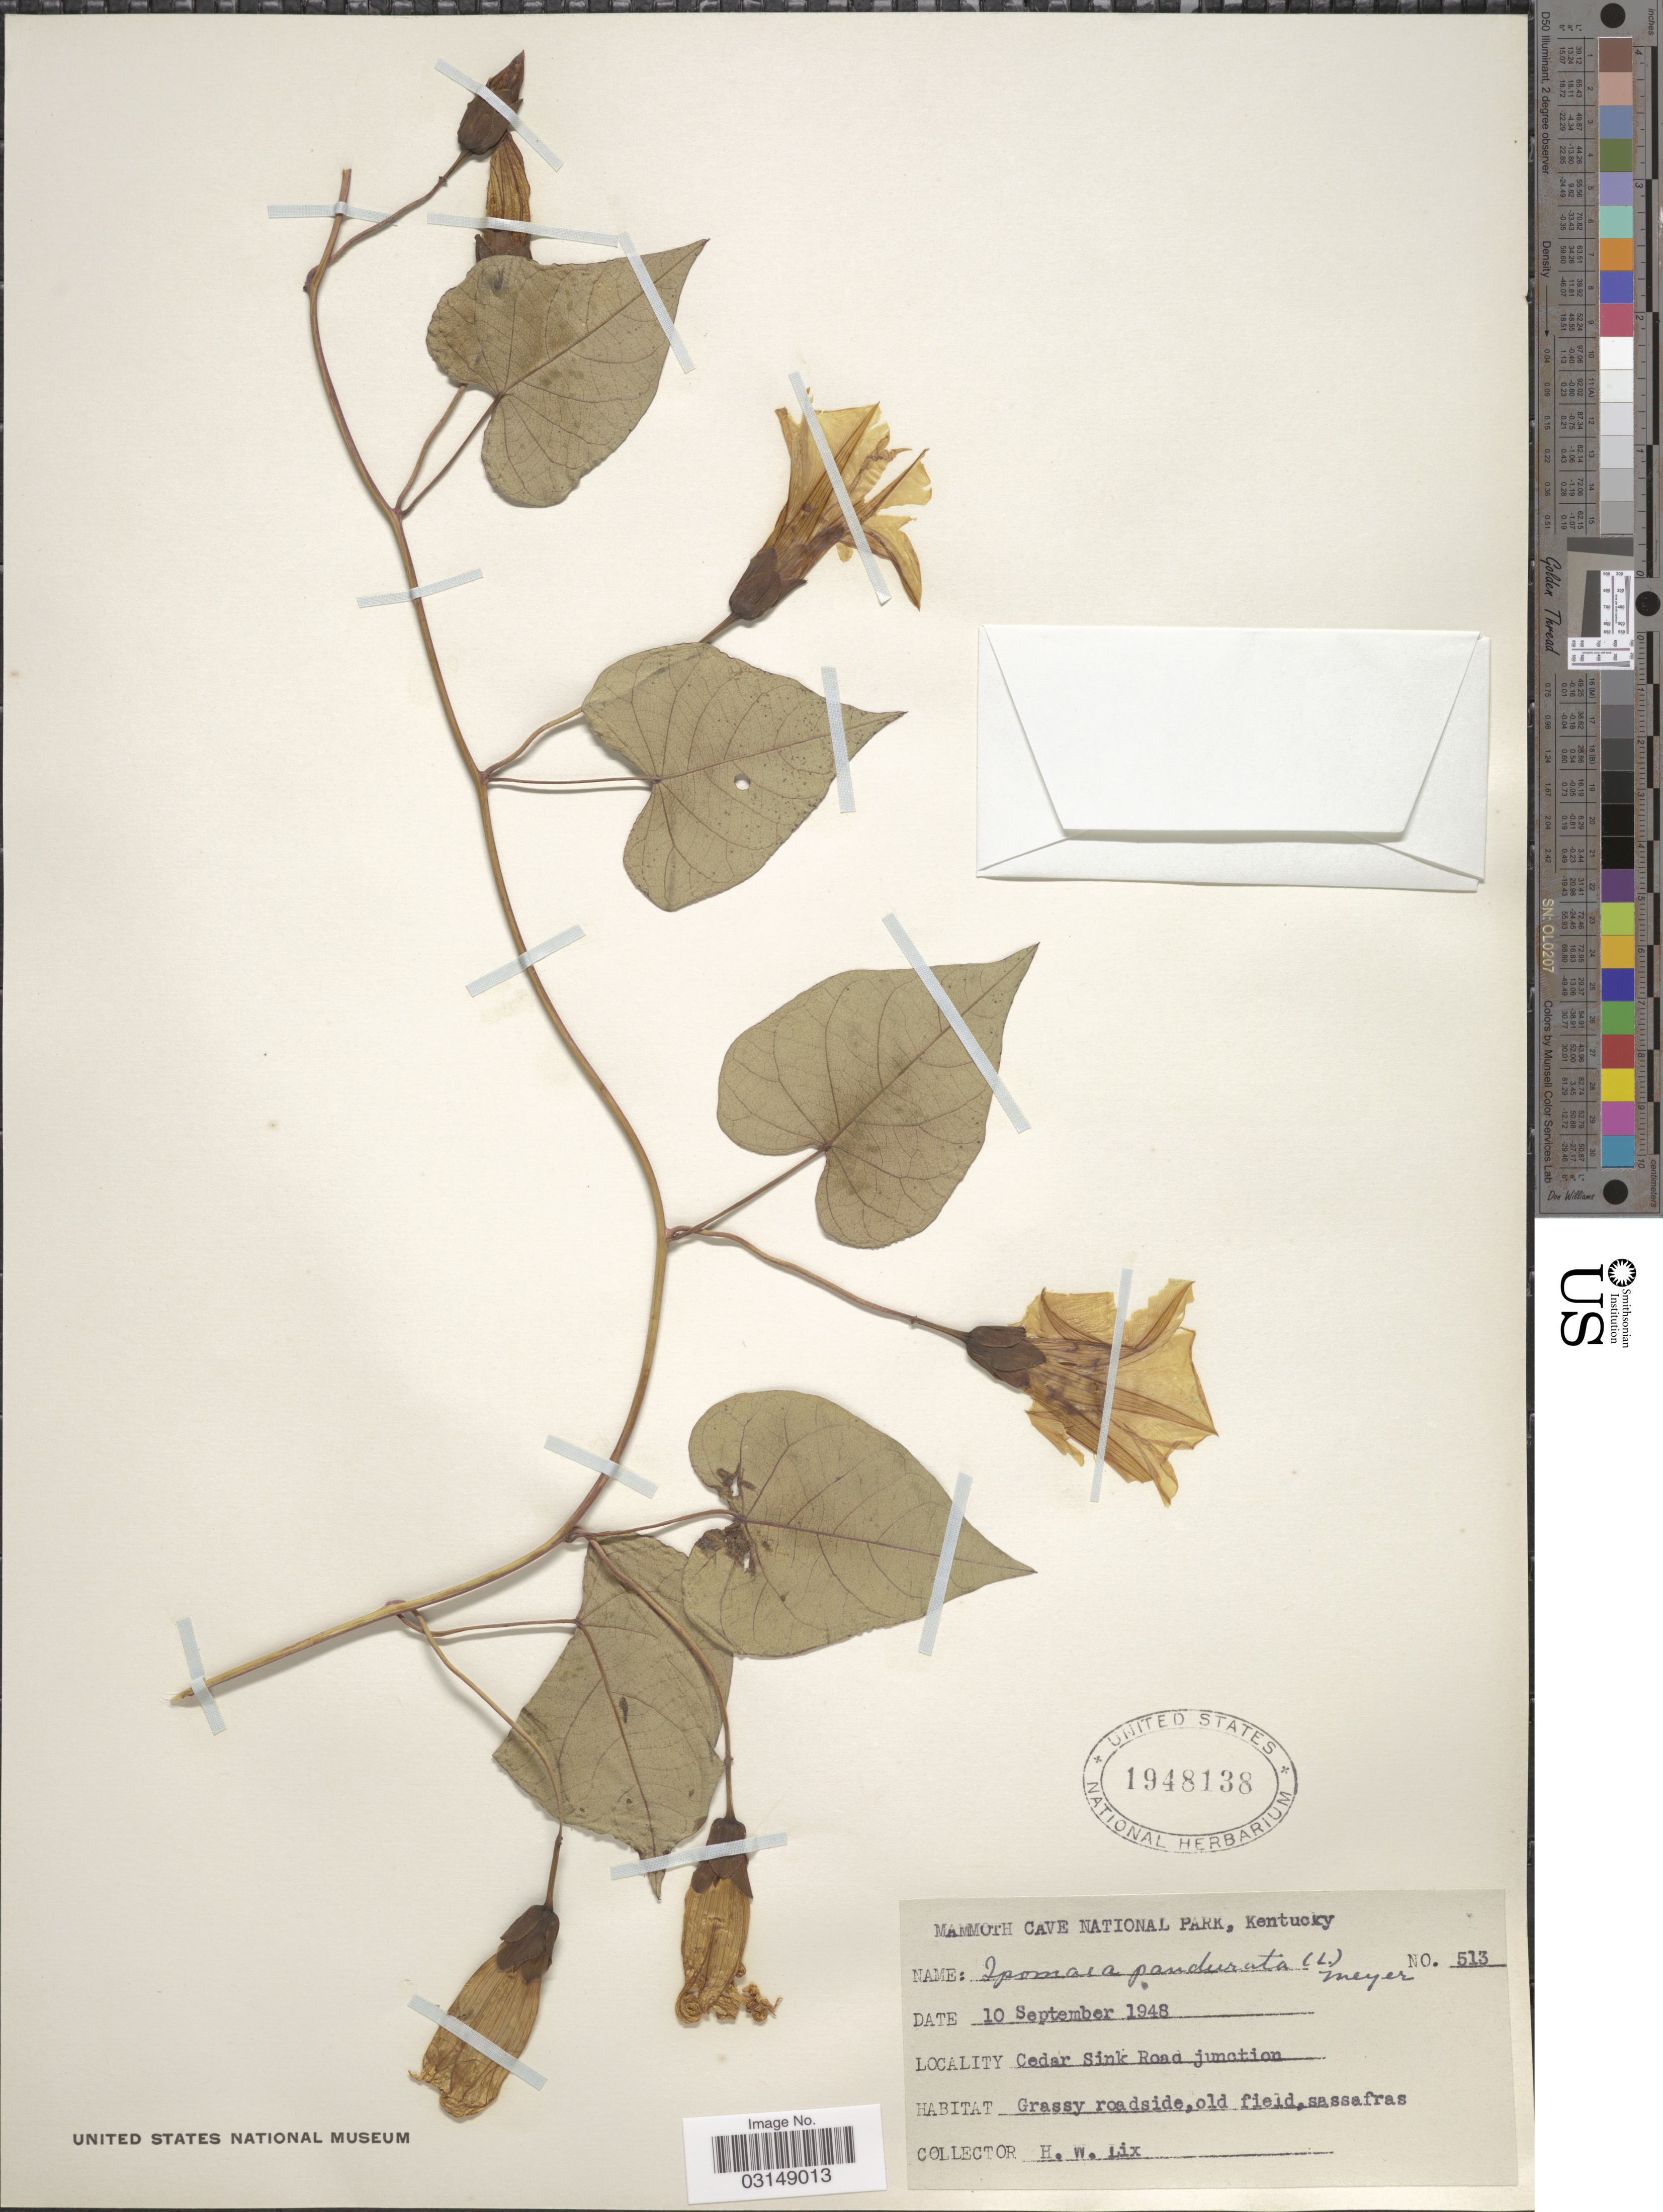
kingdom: Plantae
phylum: Tracheophyta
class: Magnoliopsida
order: Solanales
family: Convolvulaceae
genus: Ipomoea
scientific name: Ipomoea pandurata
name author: (L.) G. Mey.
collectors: H. W. Lix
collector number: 513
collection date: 1948-09-10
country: United States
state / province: Kentucky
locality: Mammoth Cave National Park. Cedar Sink Road junction.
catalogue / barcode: US 1948138